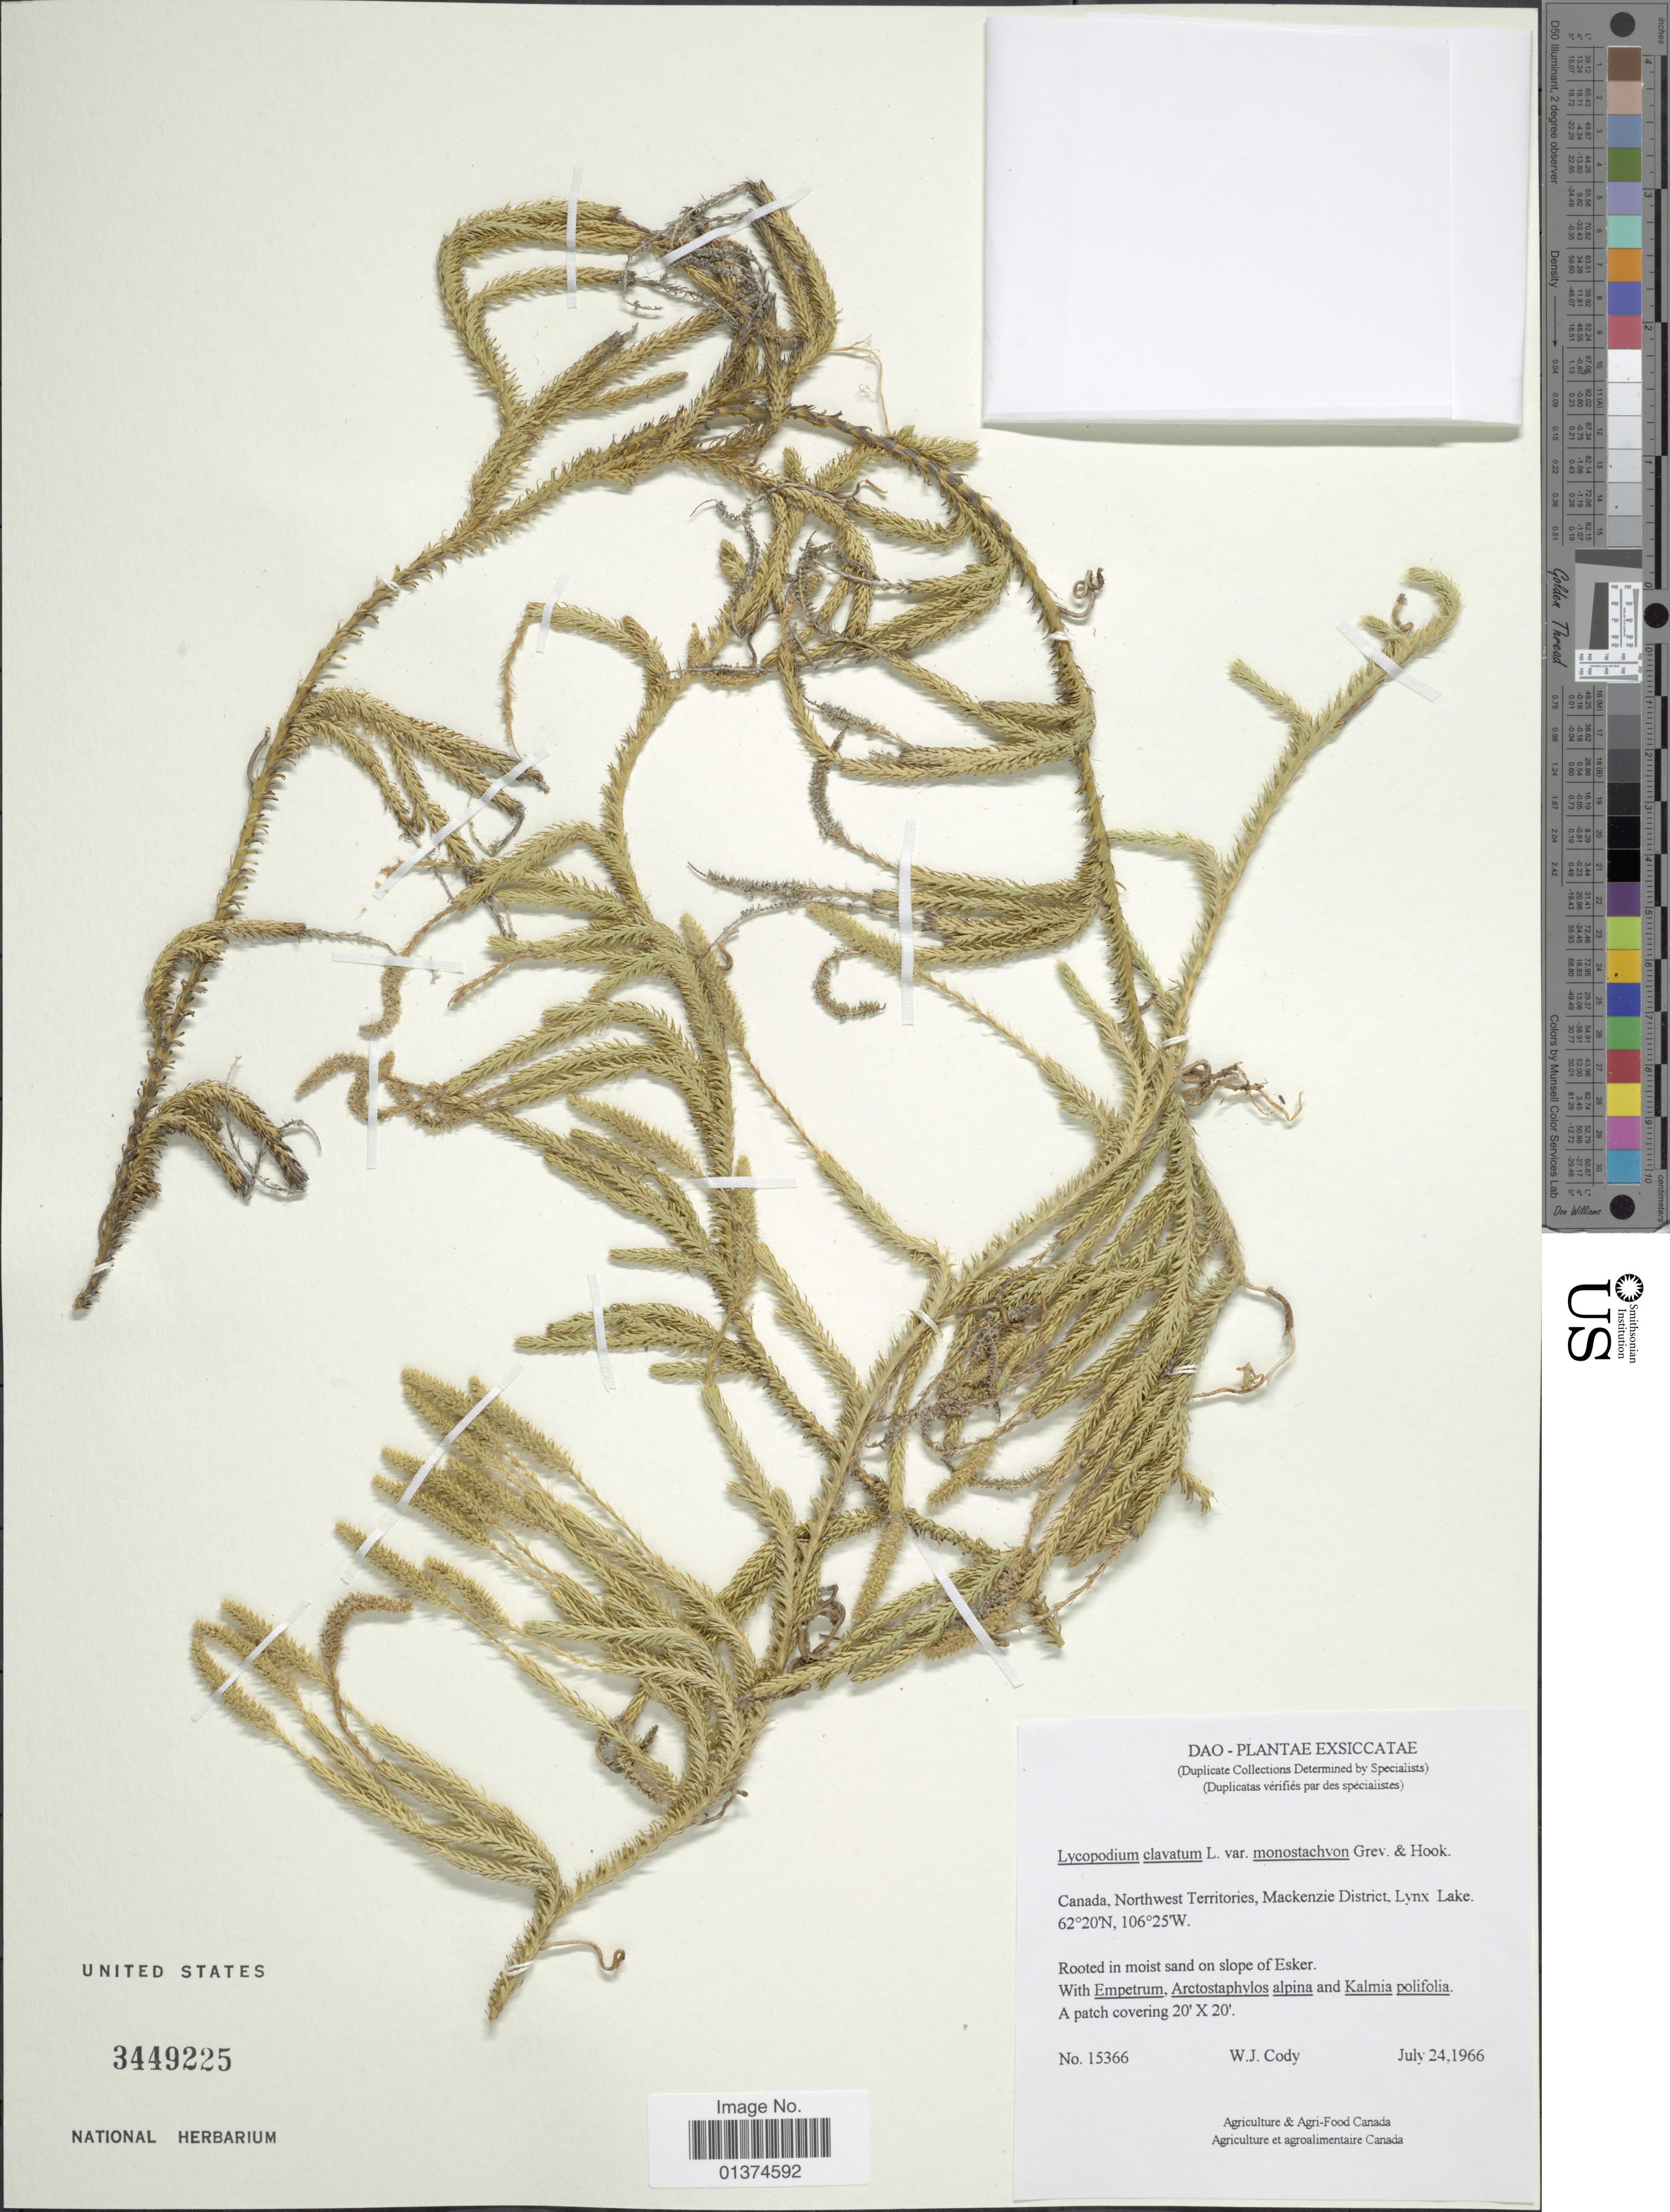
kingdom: Plantae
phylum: Tracheophyta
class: Lycopodiopsida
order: Lycopodiales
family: Lycopodiaceae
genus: Lycopodium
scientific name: Lycopodium clavatum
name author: L.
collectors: W. Cody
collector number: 15366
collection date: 1966-07-24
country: Canada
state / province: Northwest Territories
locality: Mackenzie District, Lynx Lake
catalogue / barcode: US 3449225